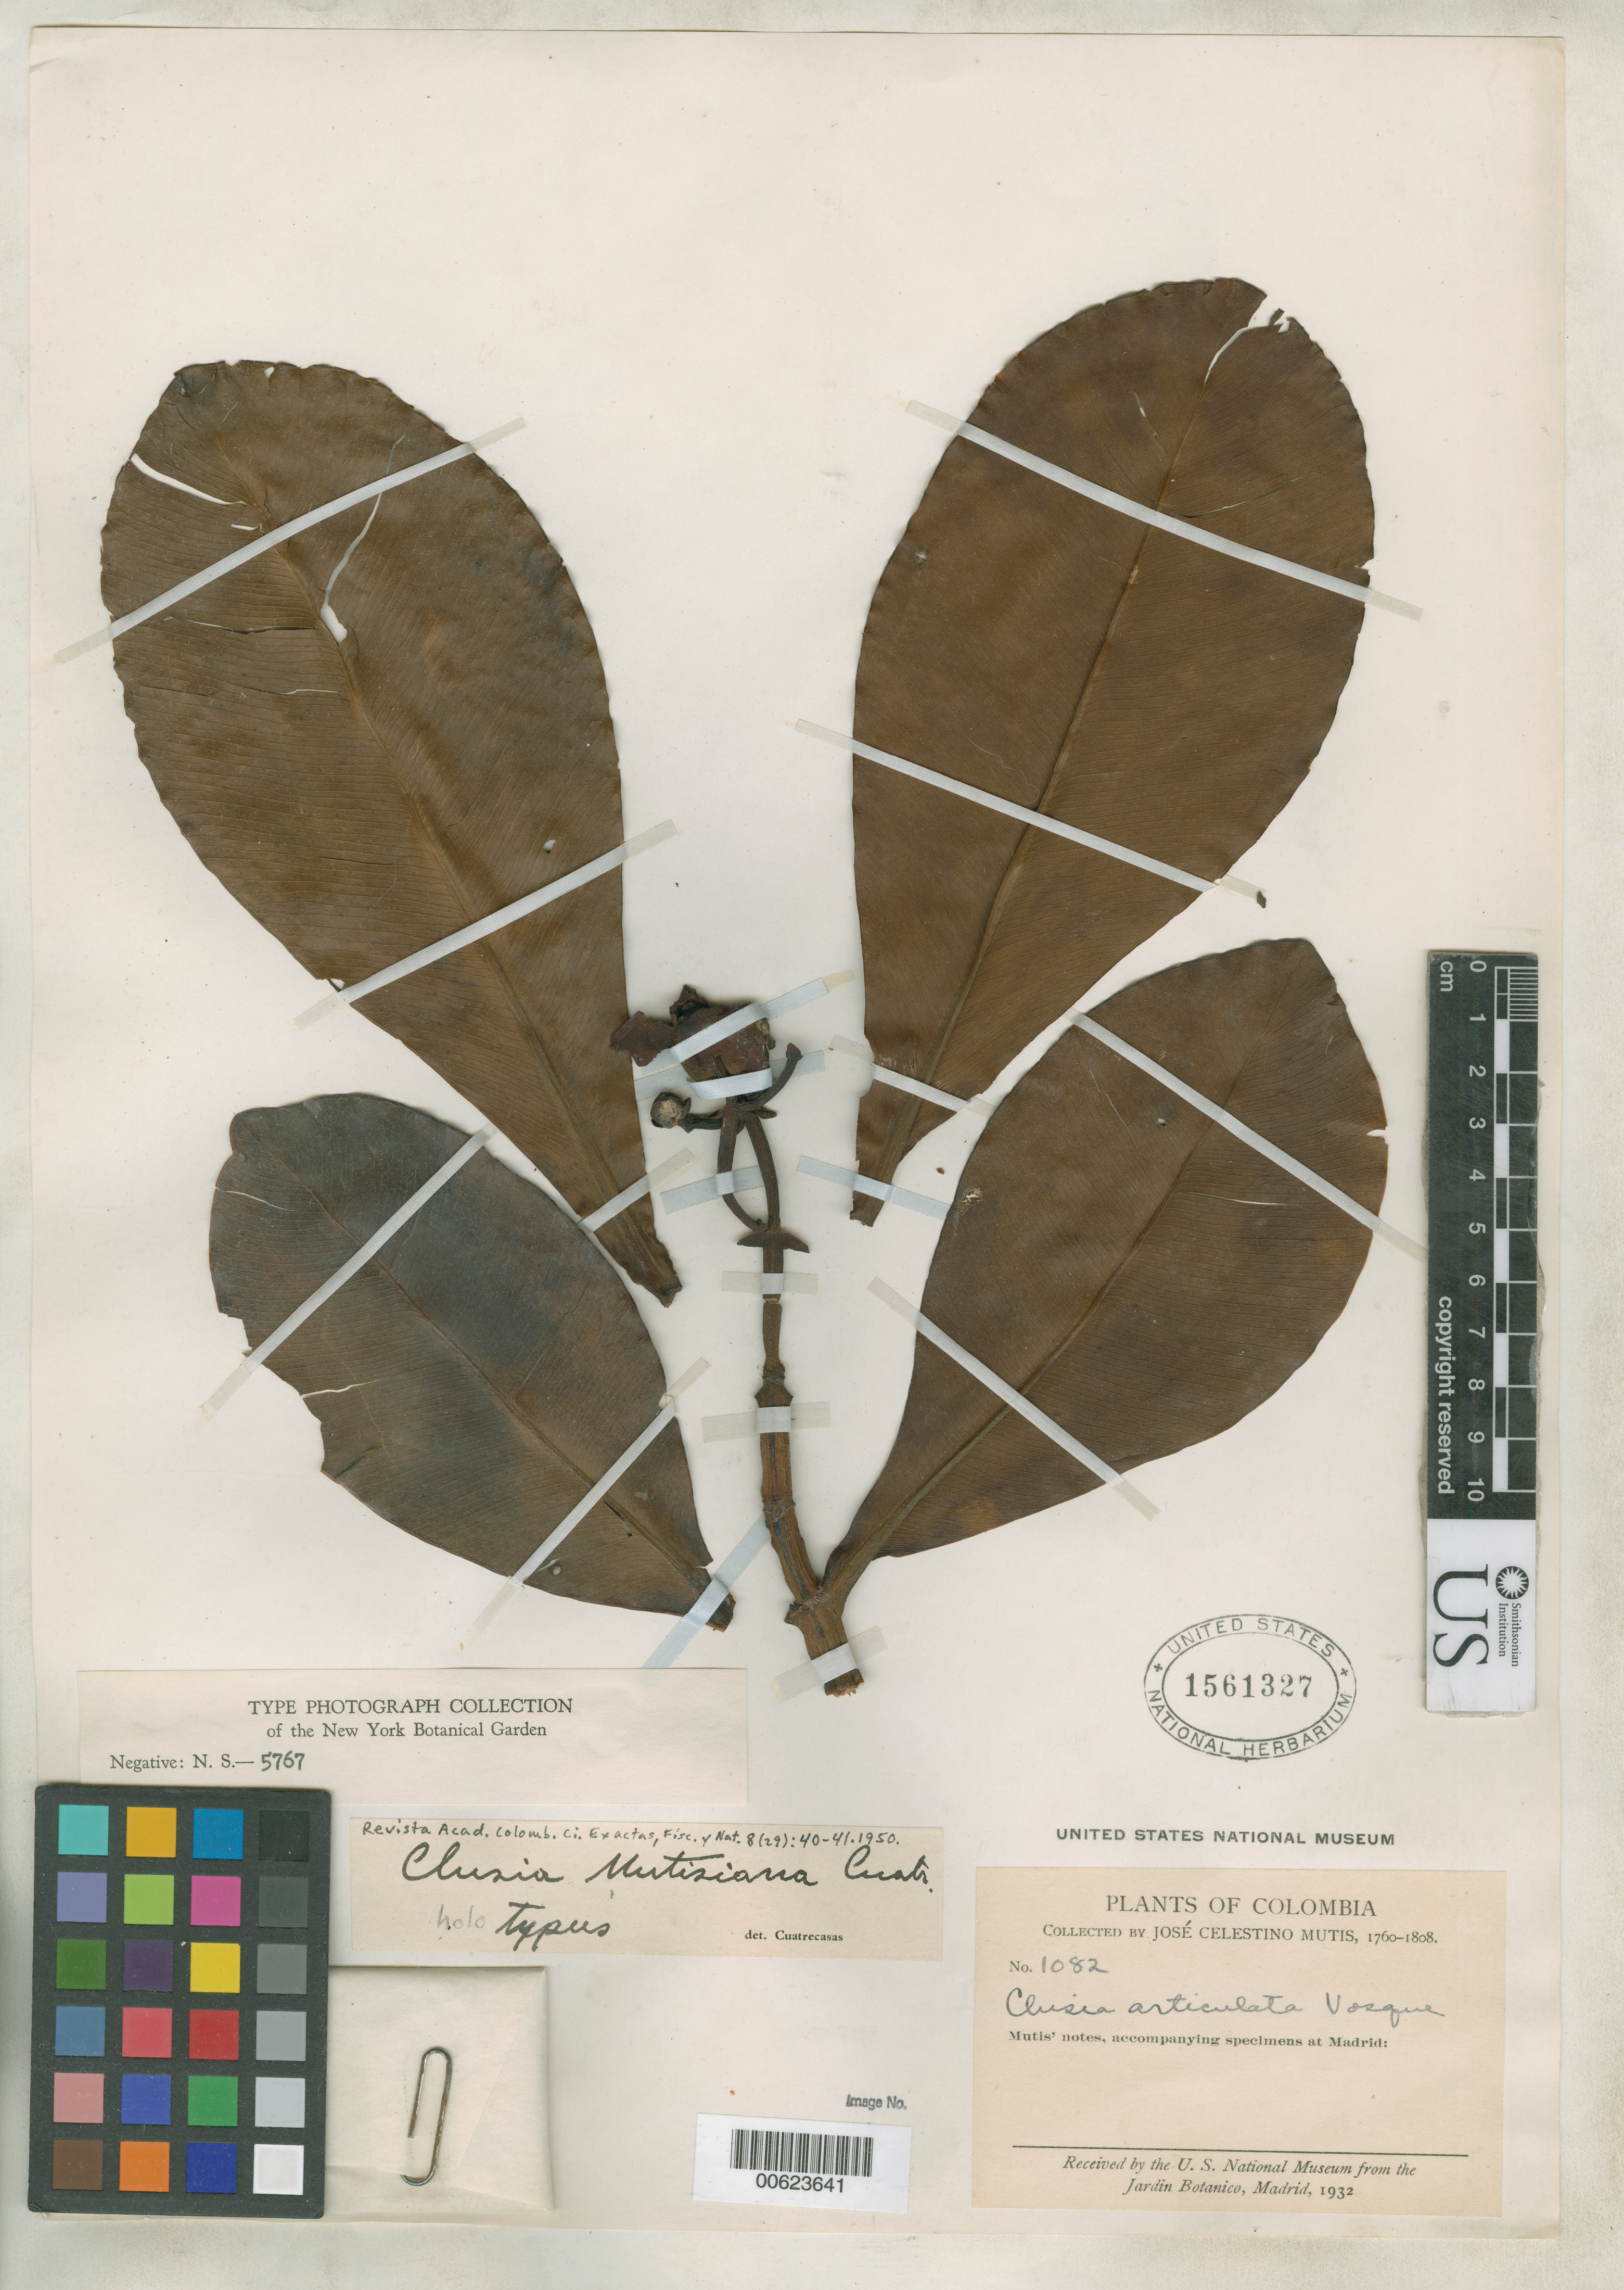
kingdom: Plantae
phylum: Tracheophyta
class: Magnoliopsida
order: Malpighiales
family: Clusiaceae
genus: Clusia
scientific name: Clusia mutisiana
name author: Cuatrec.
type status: Holotype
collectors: J. C. B. Mutis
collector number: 1082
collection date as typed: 1760 to -- --- 1808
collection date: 1760/1808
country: Colombia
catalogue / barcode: US 1561327